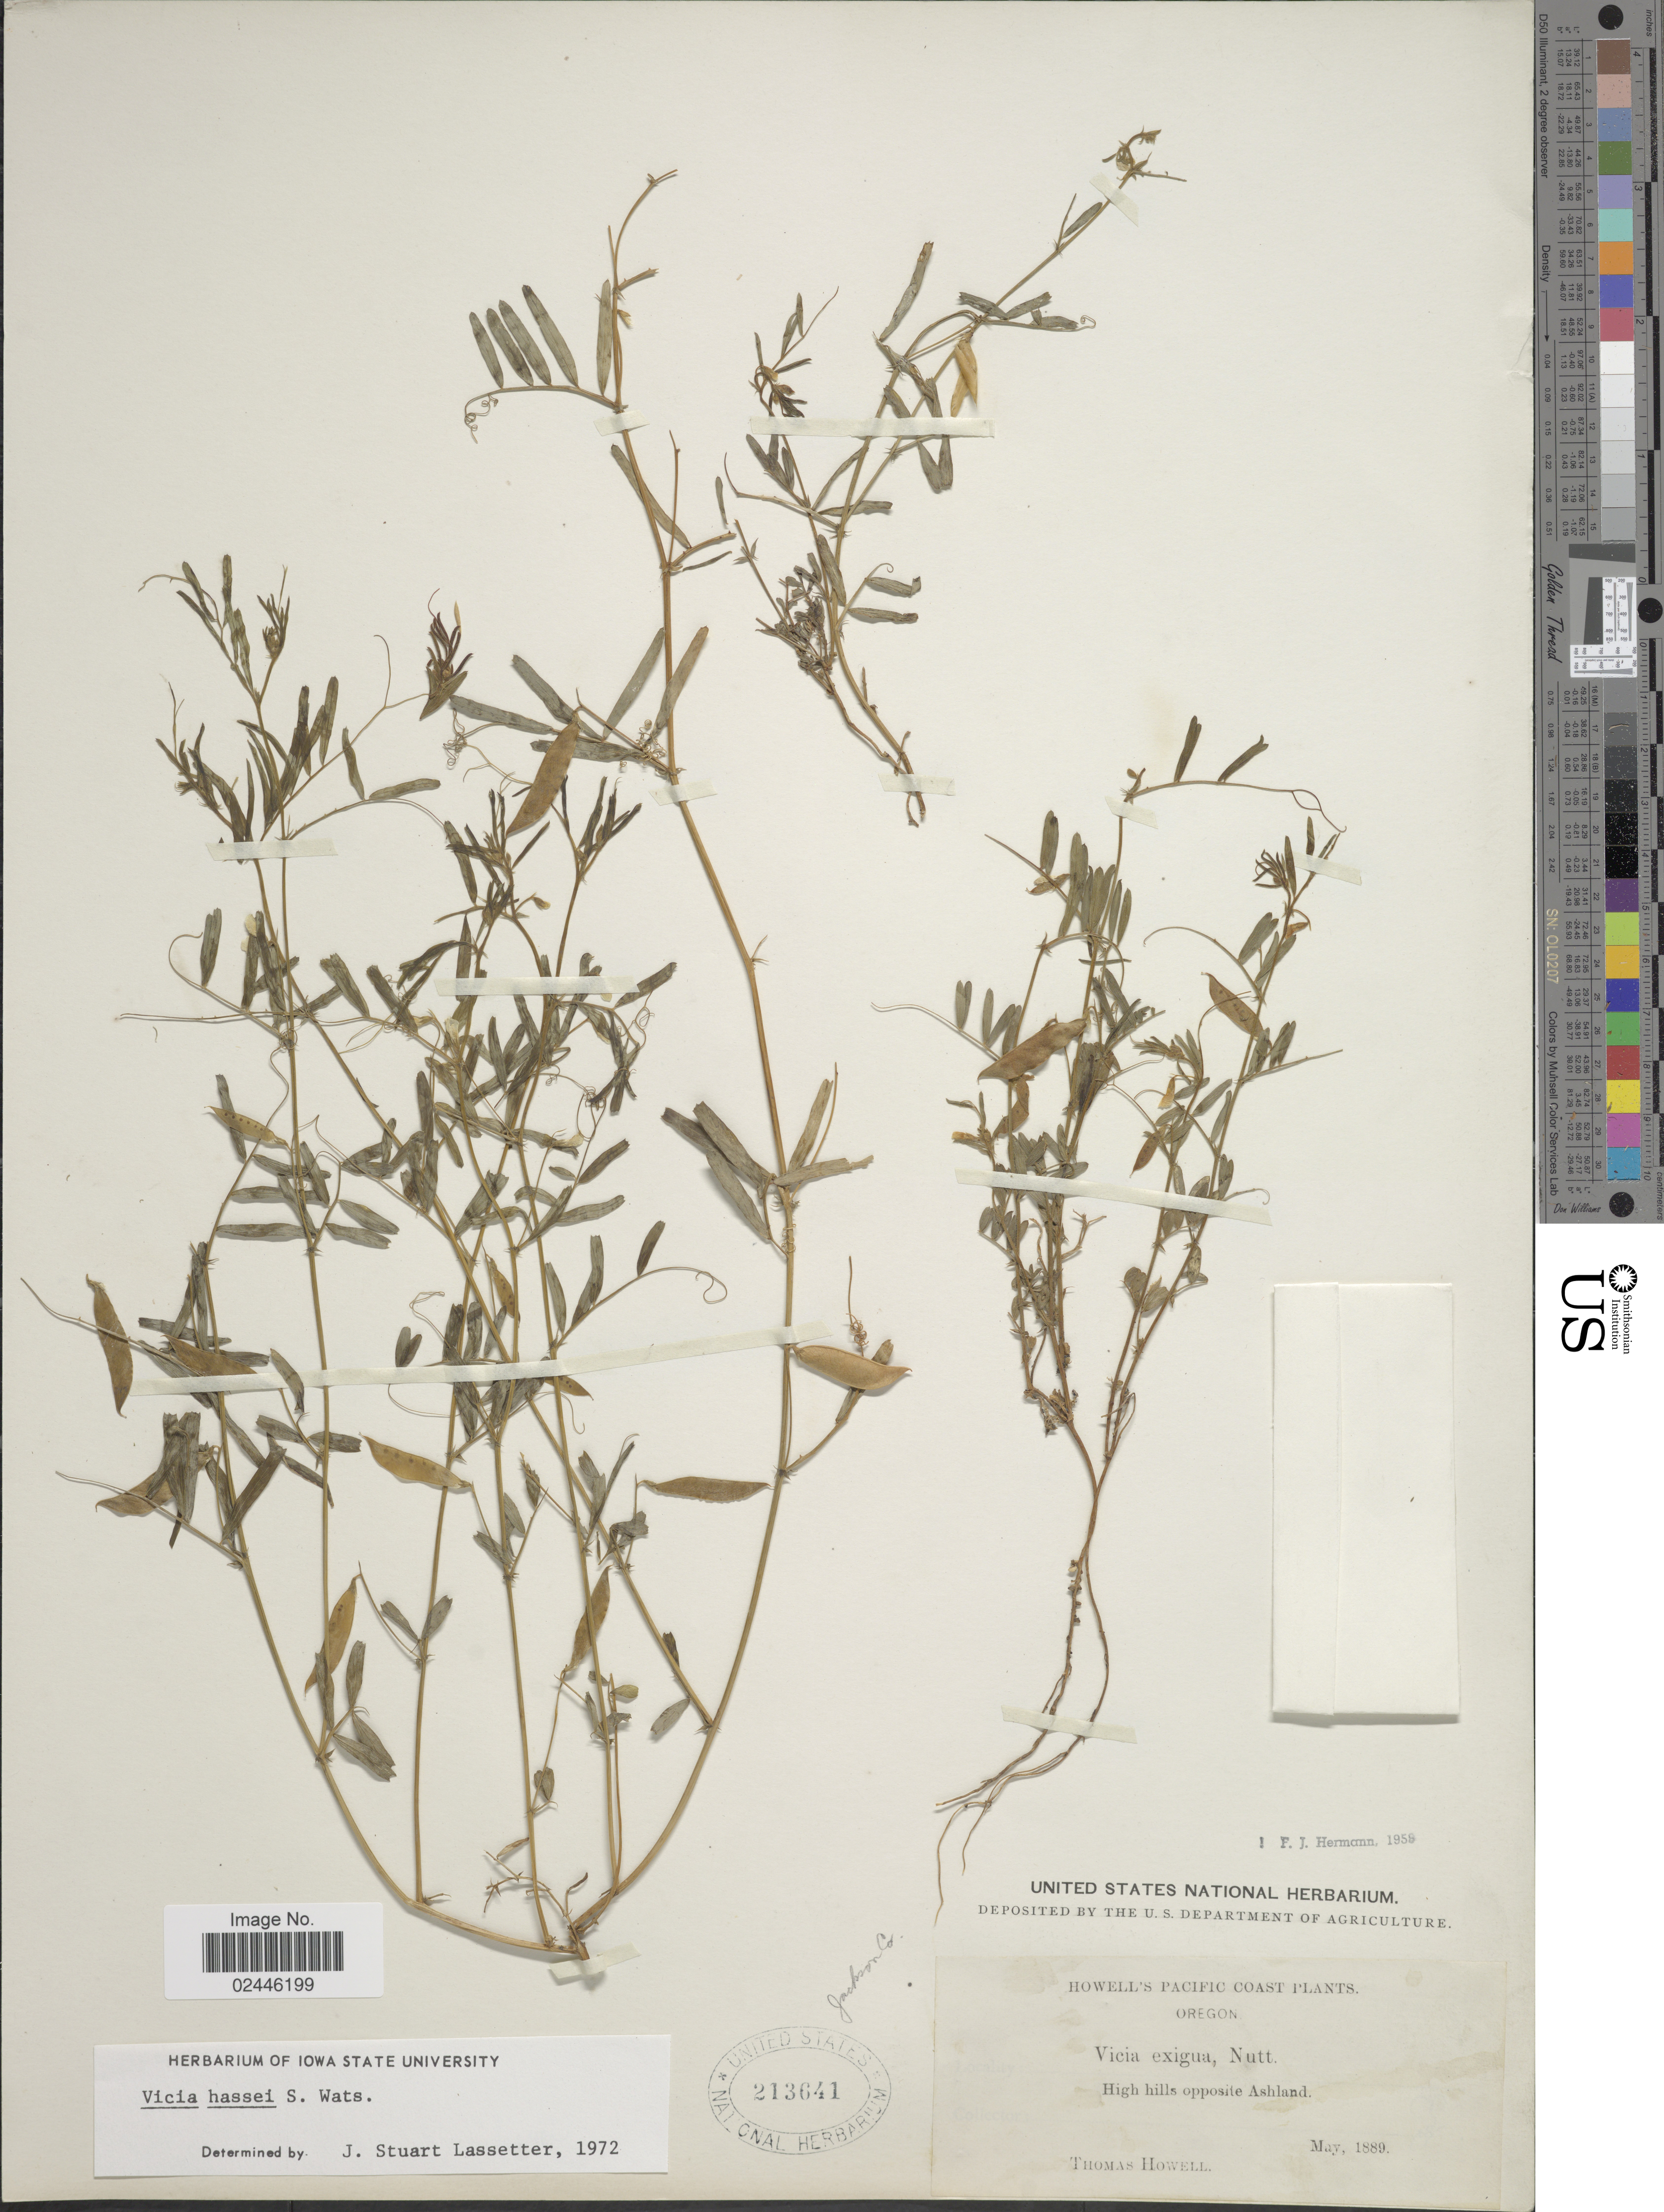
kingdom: Plantae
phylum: Tracheophyta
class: Magnoliopsida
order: Fabales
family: Fabaceae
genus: Vicia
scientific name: Vicia hassei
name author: S. Watson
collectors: T. Howell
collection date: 1889-05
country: United States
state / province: Oregon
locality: Pacific Coast. High hills opposite Ashland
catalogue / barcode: US 213641